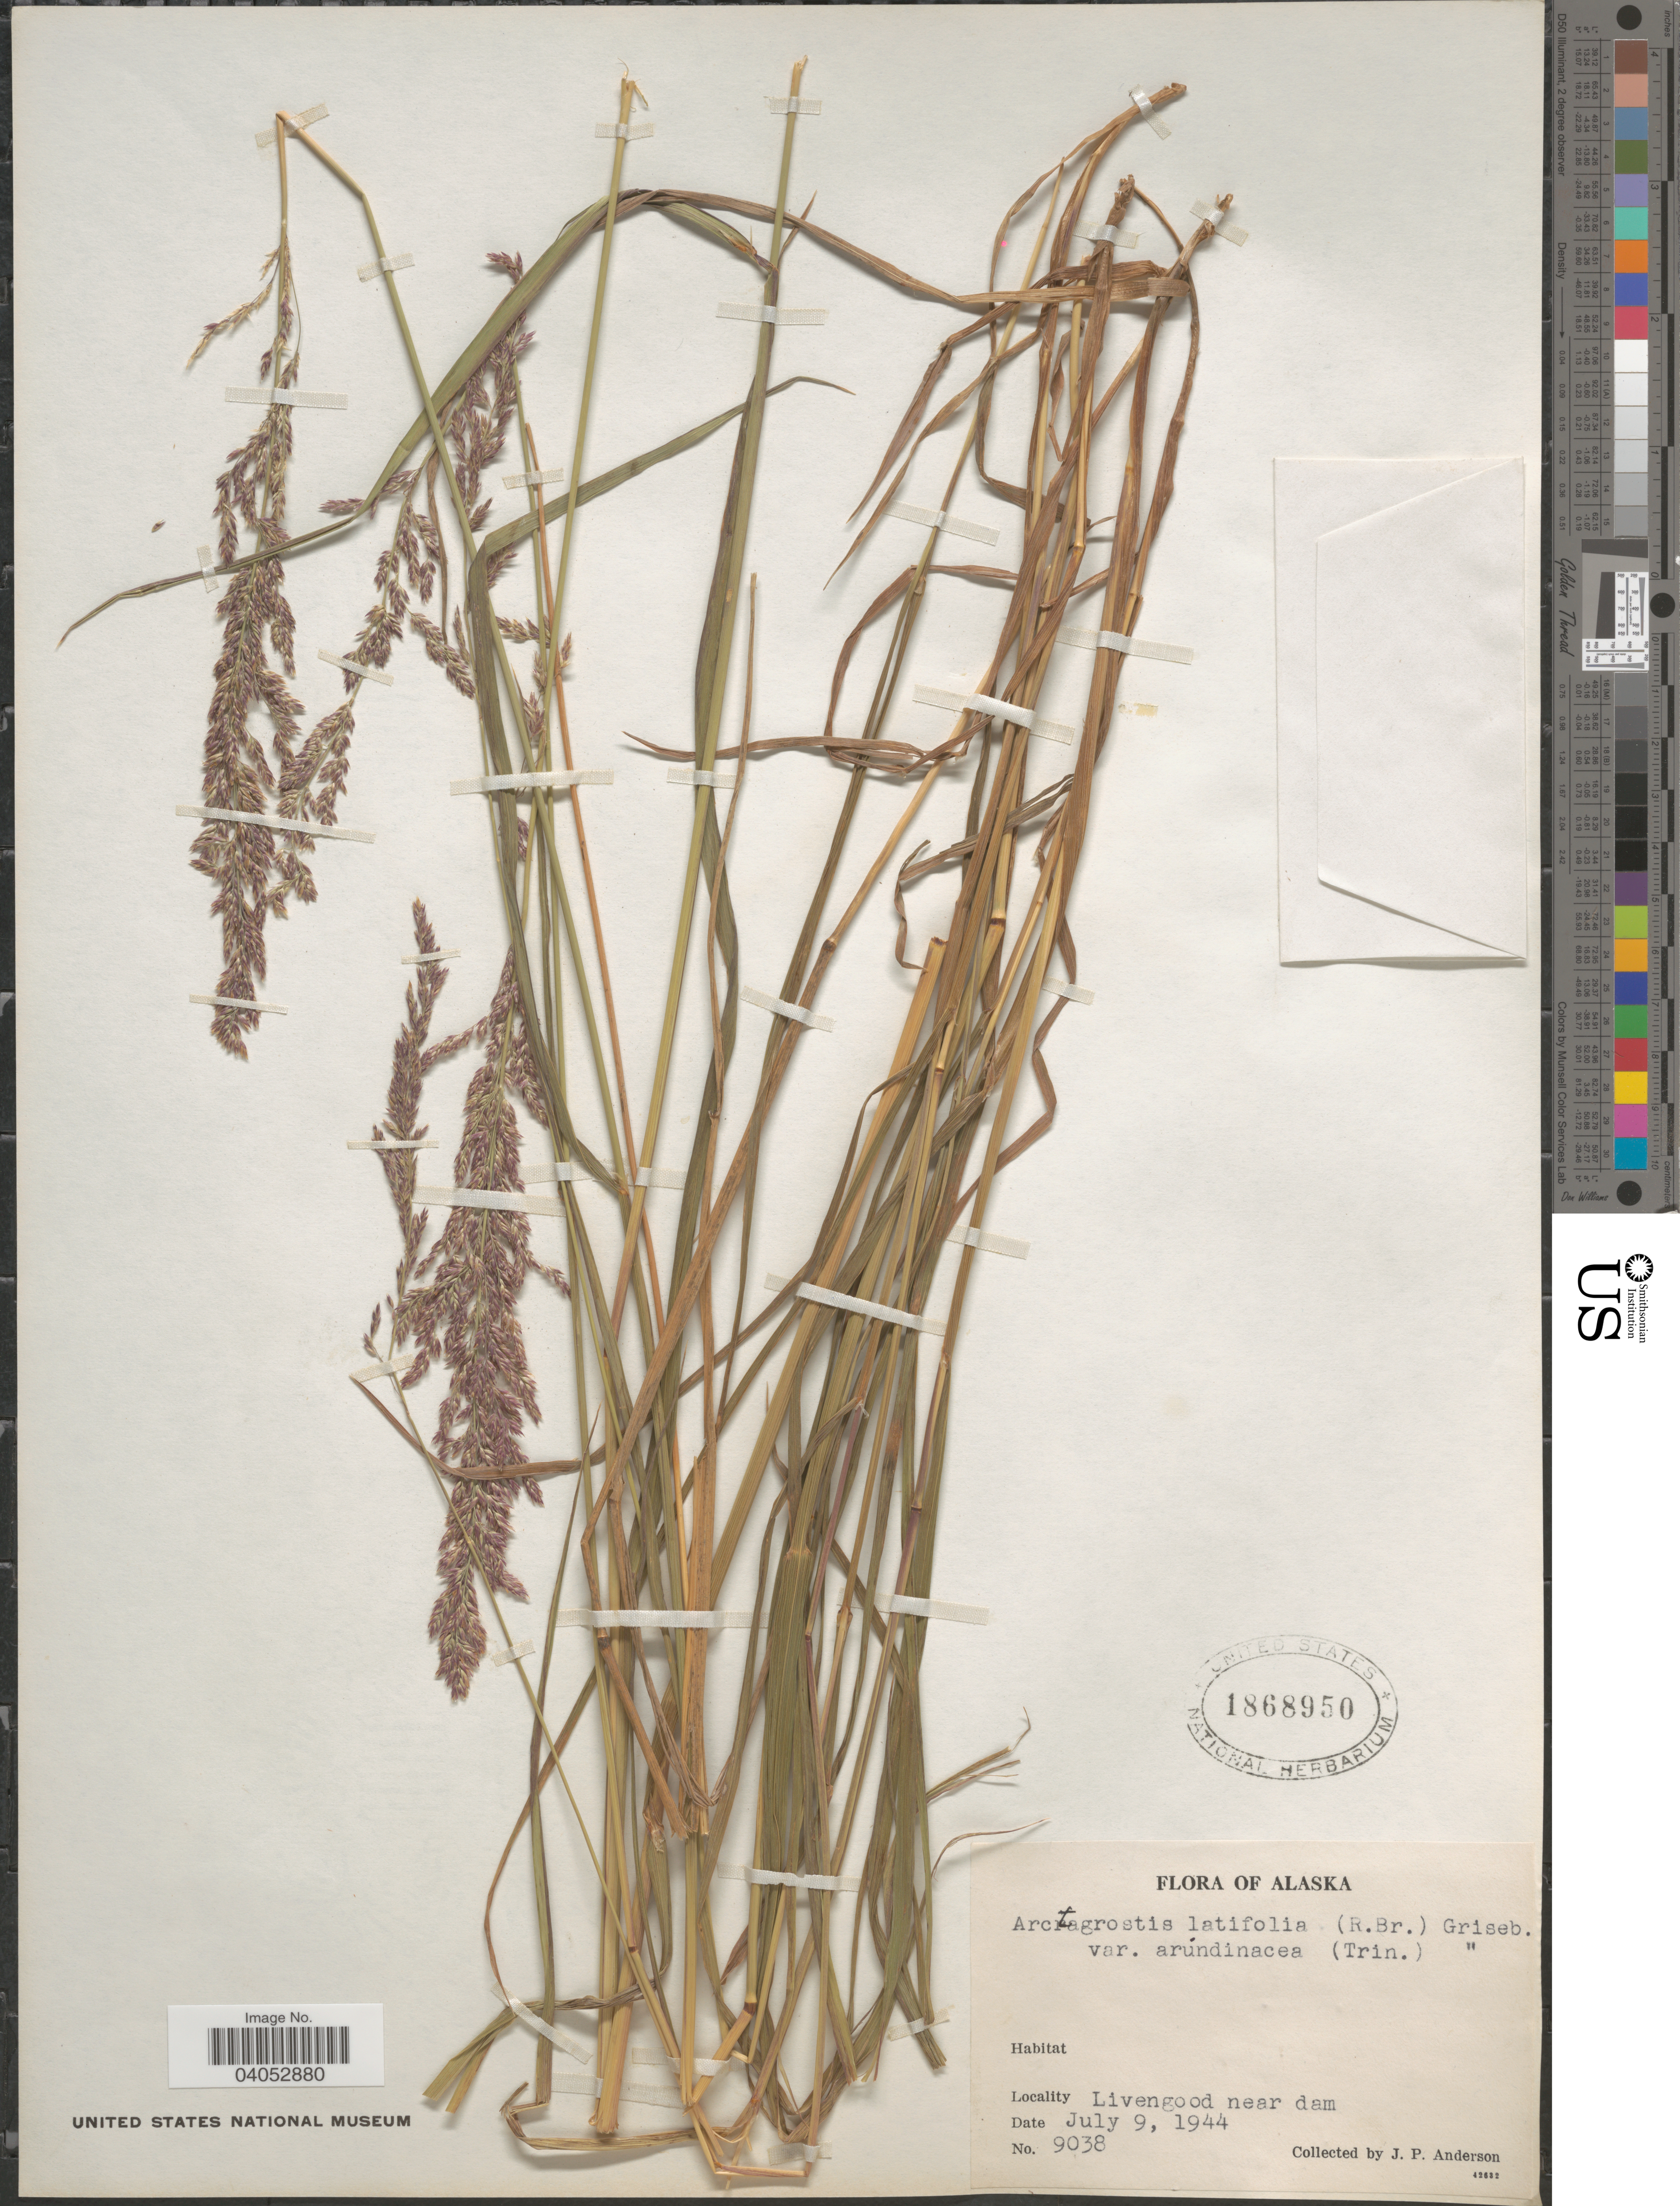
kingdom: Plantae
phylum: Tracheophyta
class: Liliopsida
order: Poales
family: Poaceae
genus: Arctagrostis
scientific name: Arctagrostis latifolia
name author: (R. Br.) Griseb.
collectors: J. P. Anderson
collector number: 9038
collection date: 1944-07-09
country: United States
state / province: Alaska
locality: Livengood near dam.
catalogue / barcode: US 1868950